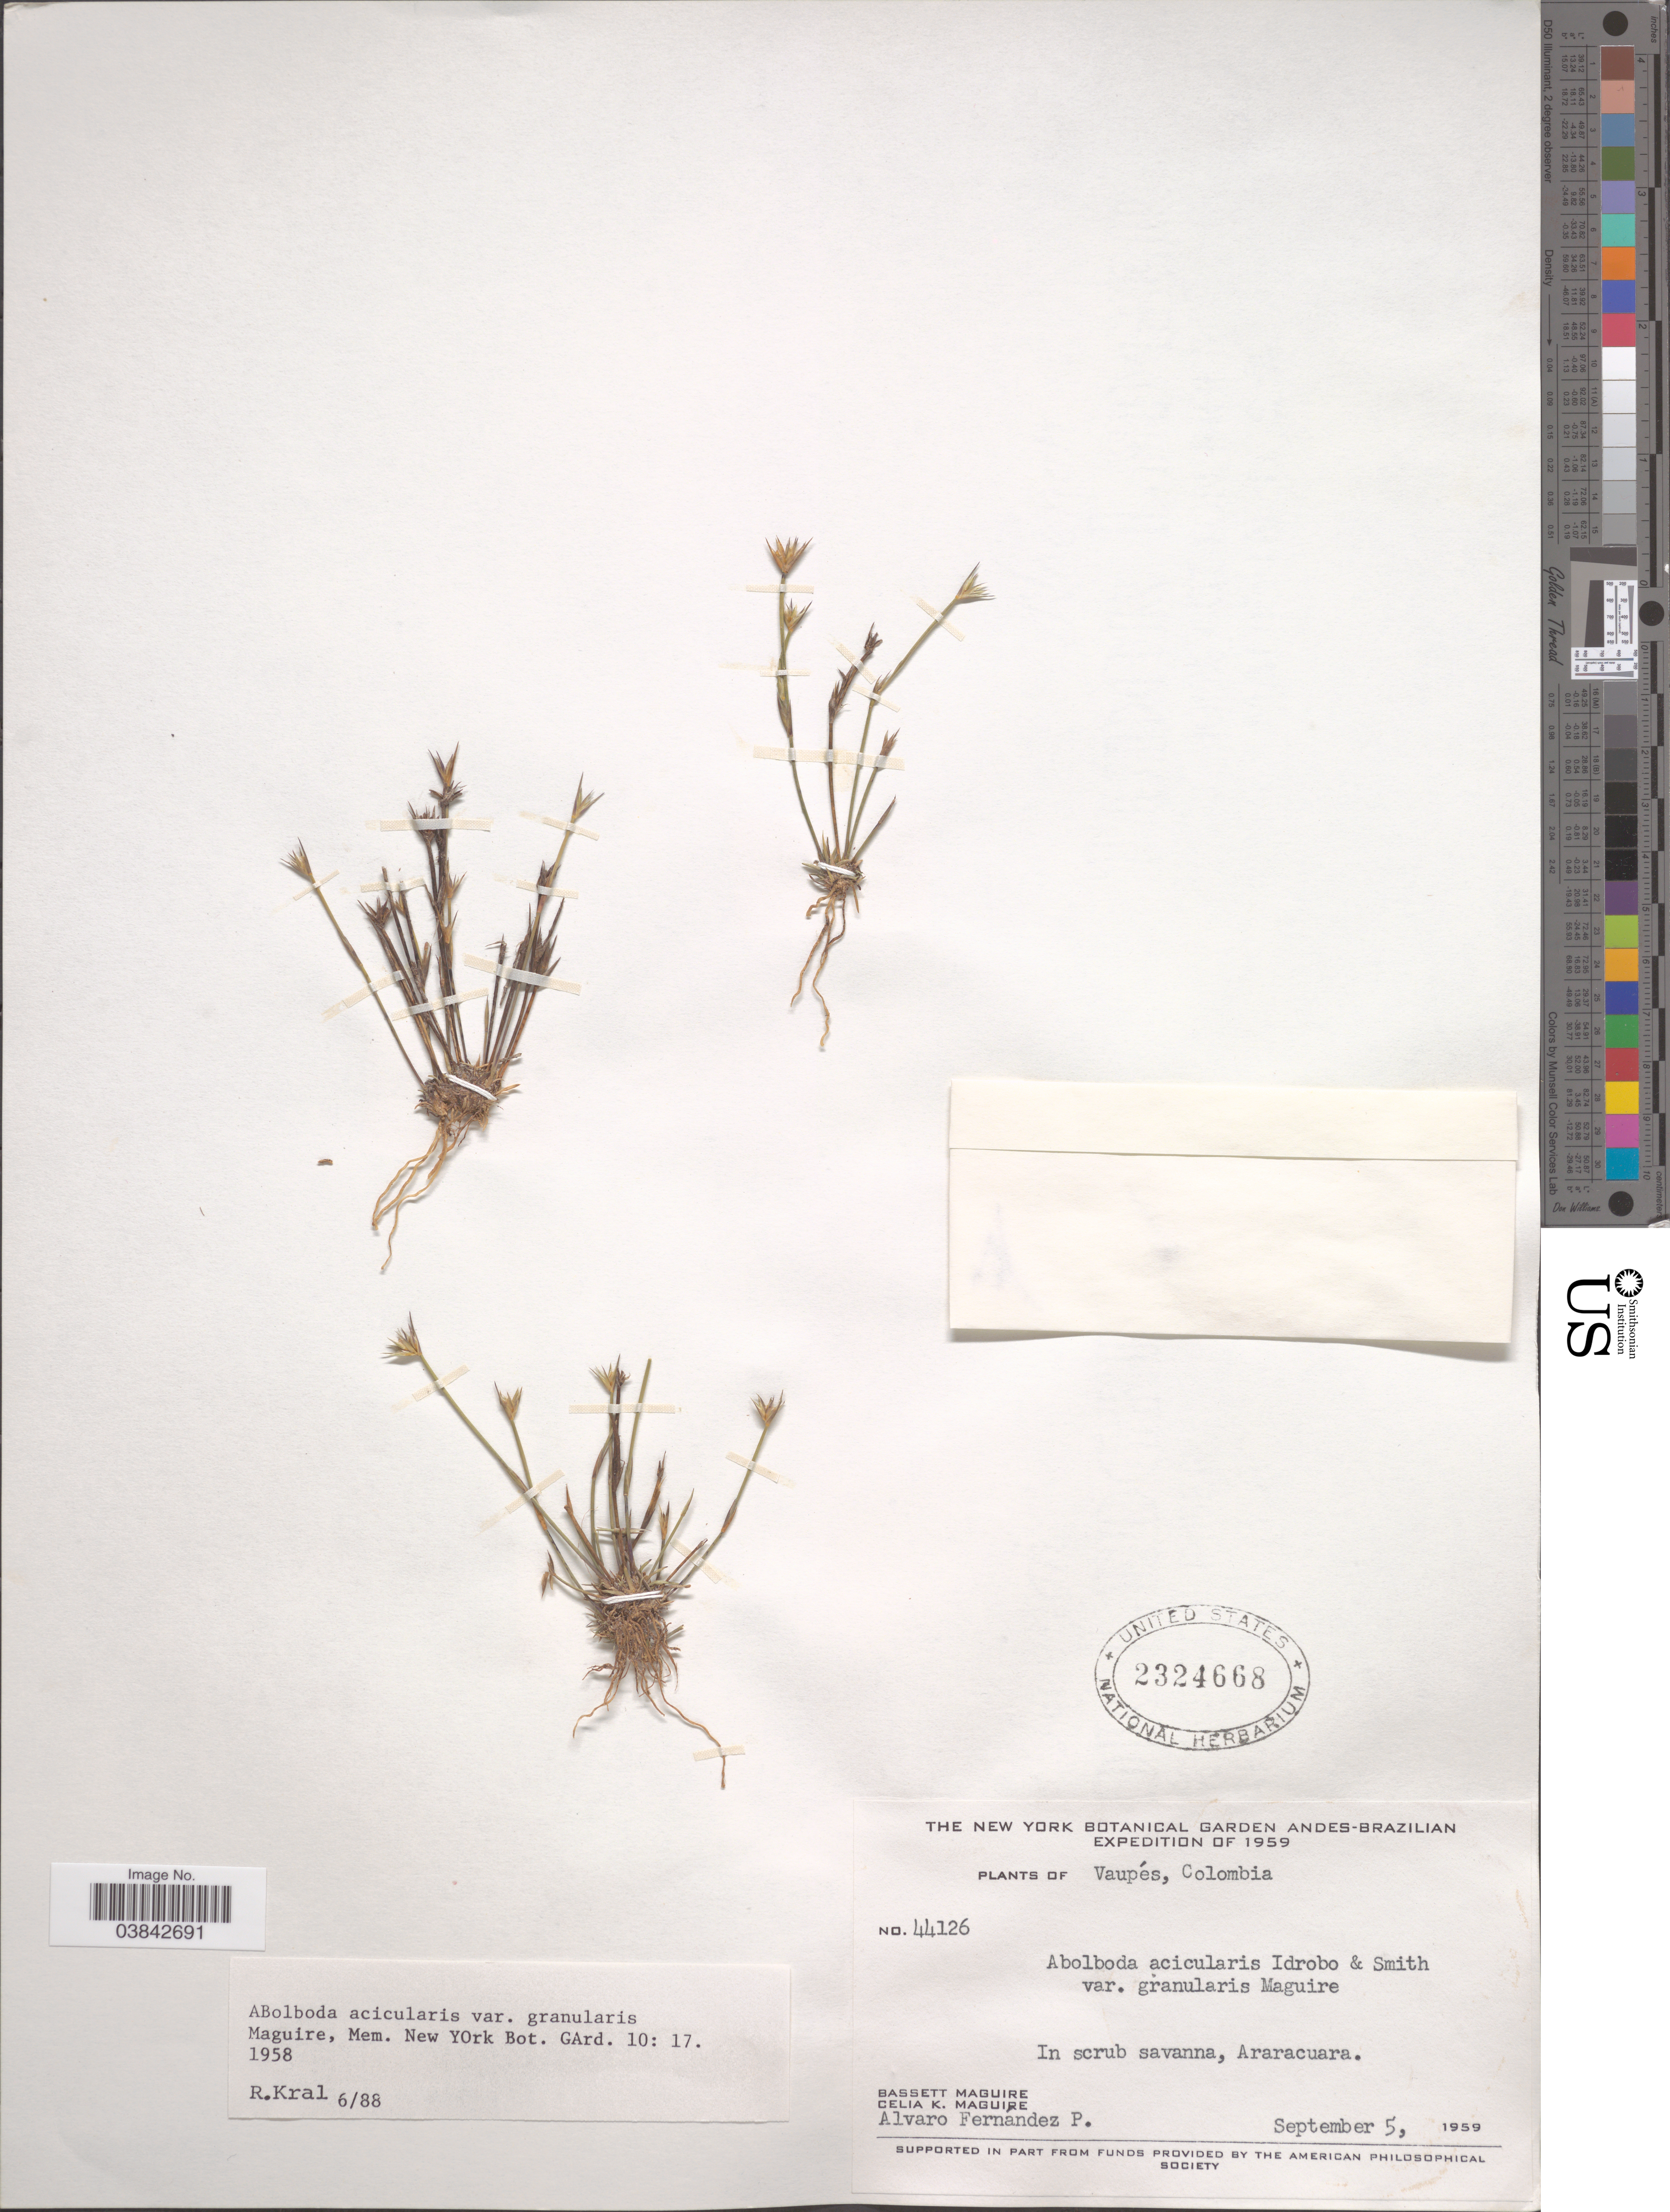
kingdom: Plantae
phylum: Tracheophyta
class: Liliopsida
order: Poales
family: Xyridaceae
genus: Abolboda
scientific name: Abolboda acicularis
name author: Idrobo & L.B. Sm. in Idrobo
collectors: B. Maguire, C. K. Maguire & A. Fernández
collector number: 44126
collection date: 1959-09-05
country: Colombia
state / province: Vaupés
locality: Araracuara.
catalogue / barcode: US 2324668